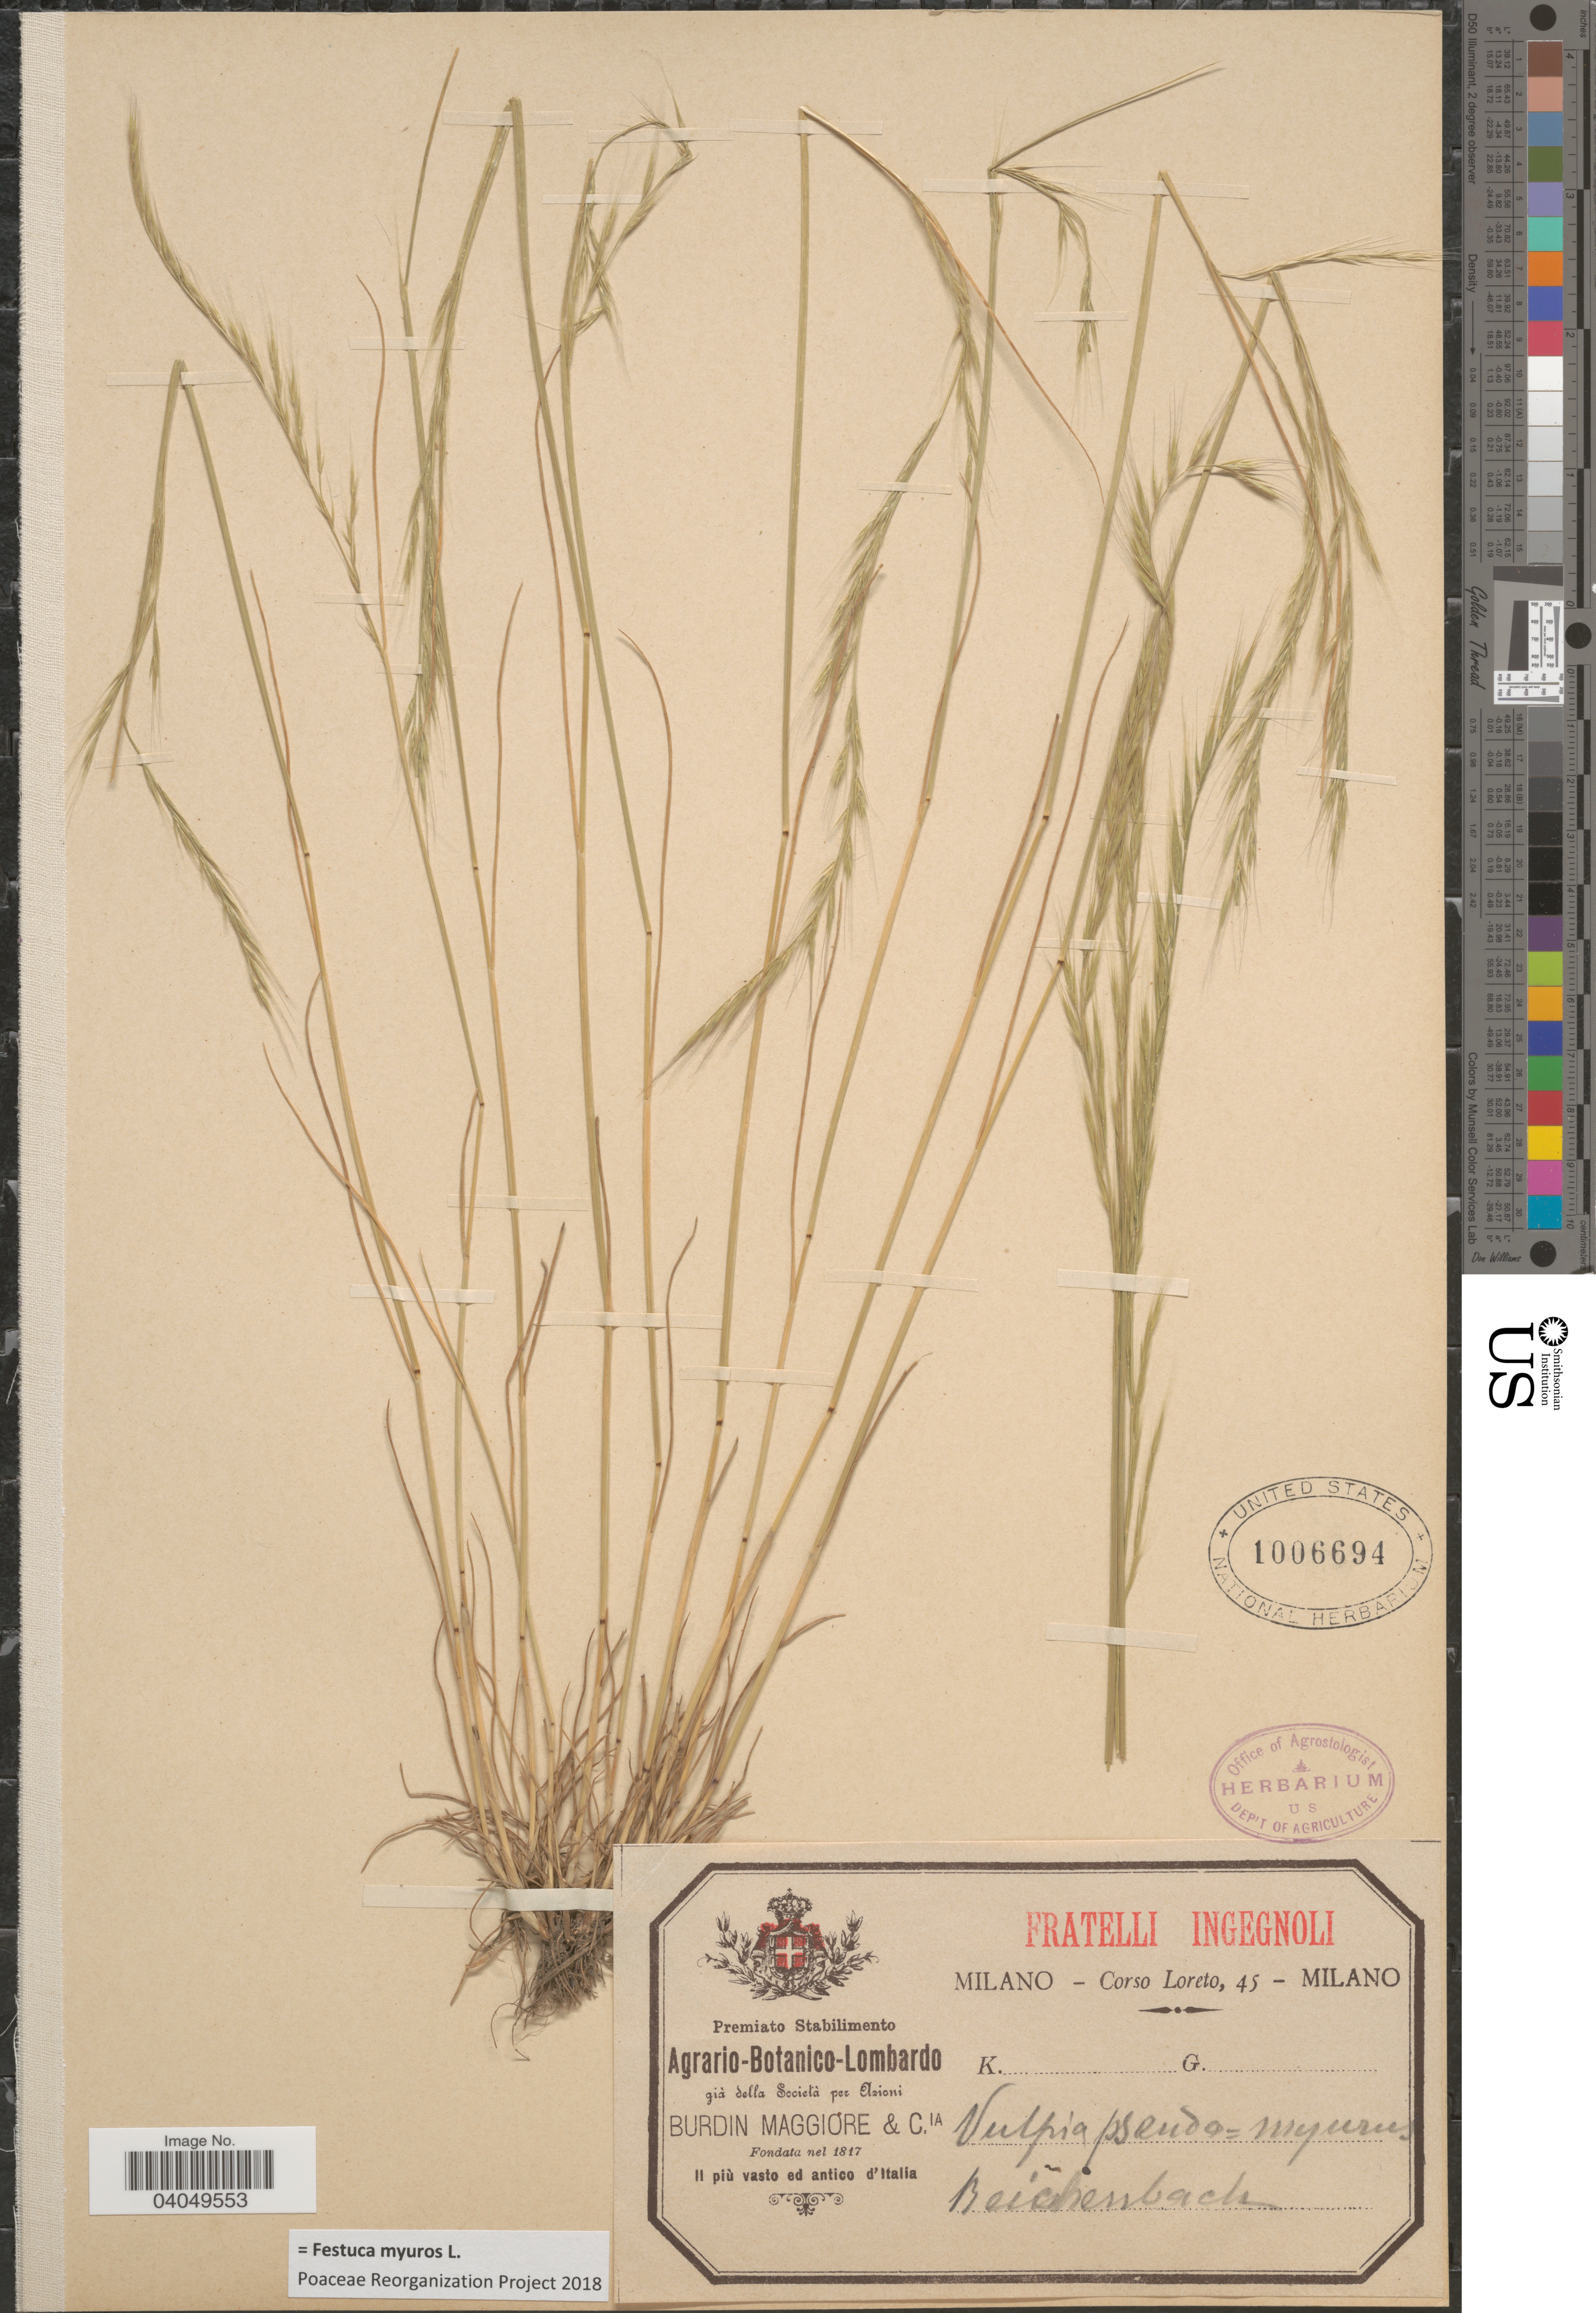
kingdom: Plantae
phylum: Tracheophyta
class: Liliopsida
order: Poales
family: Poaceae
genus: Festuca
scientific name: Festuca myuros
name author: L.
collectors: Loreto, C.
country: Italy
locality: Milano.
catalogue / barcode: US 1006694